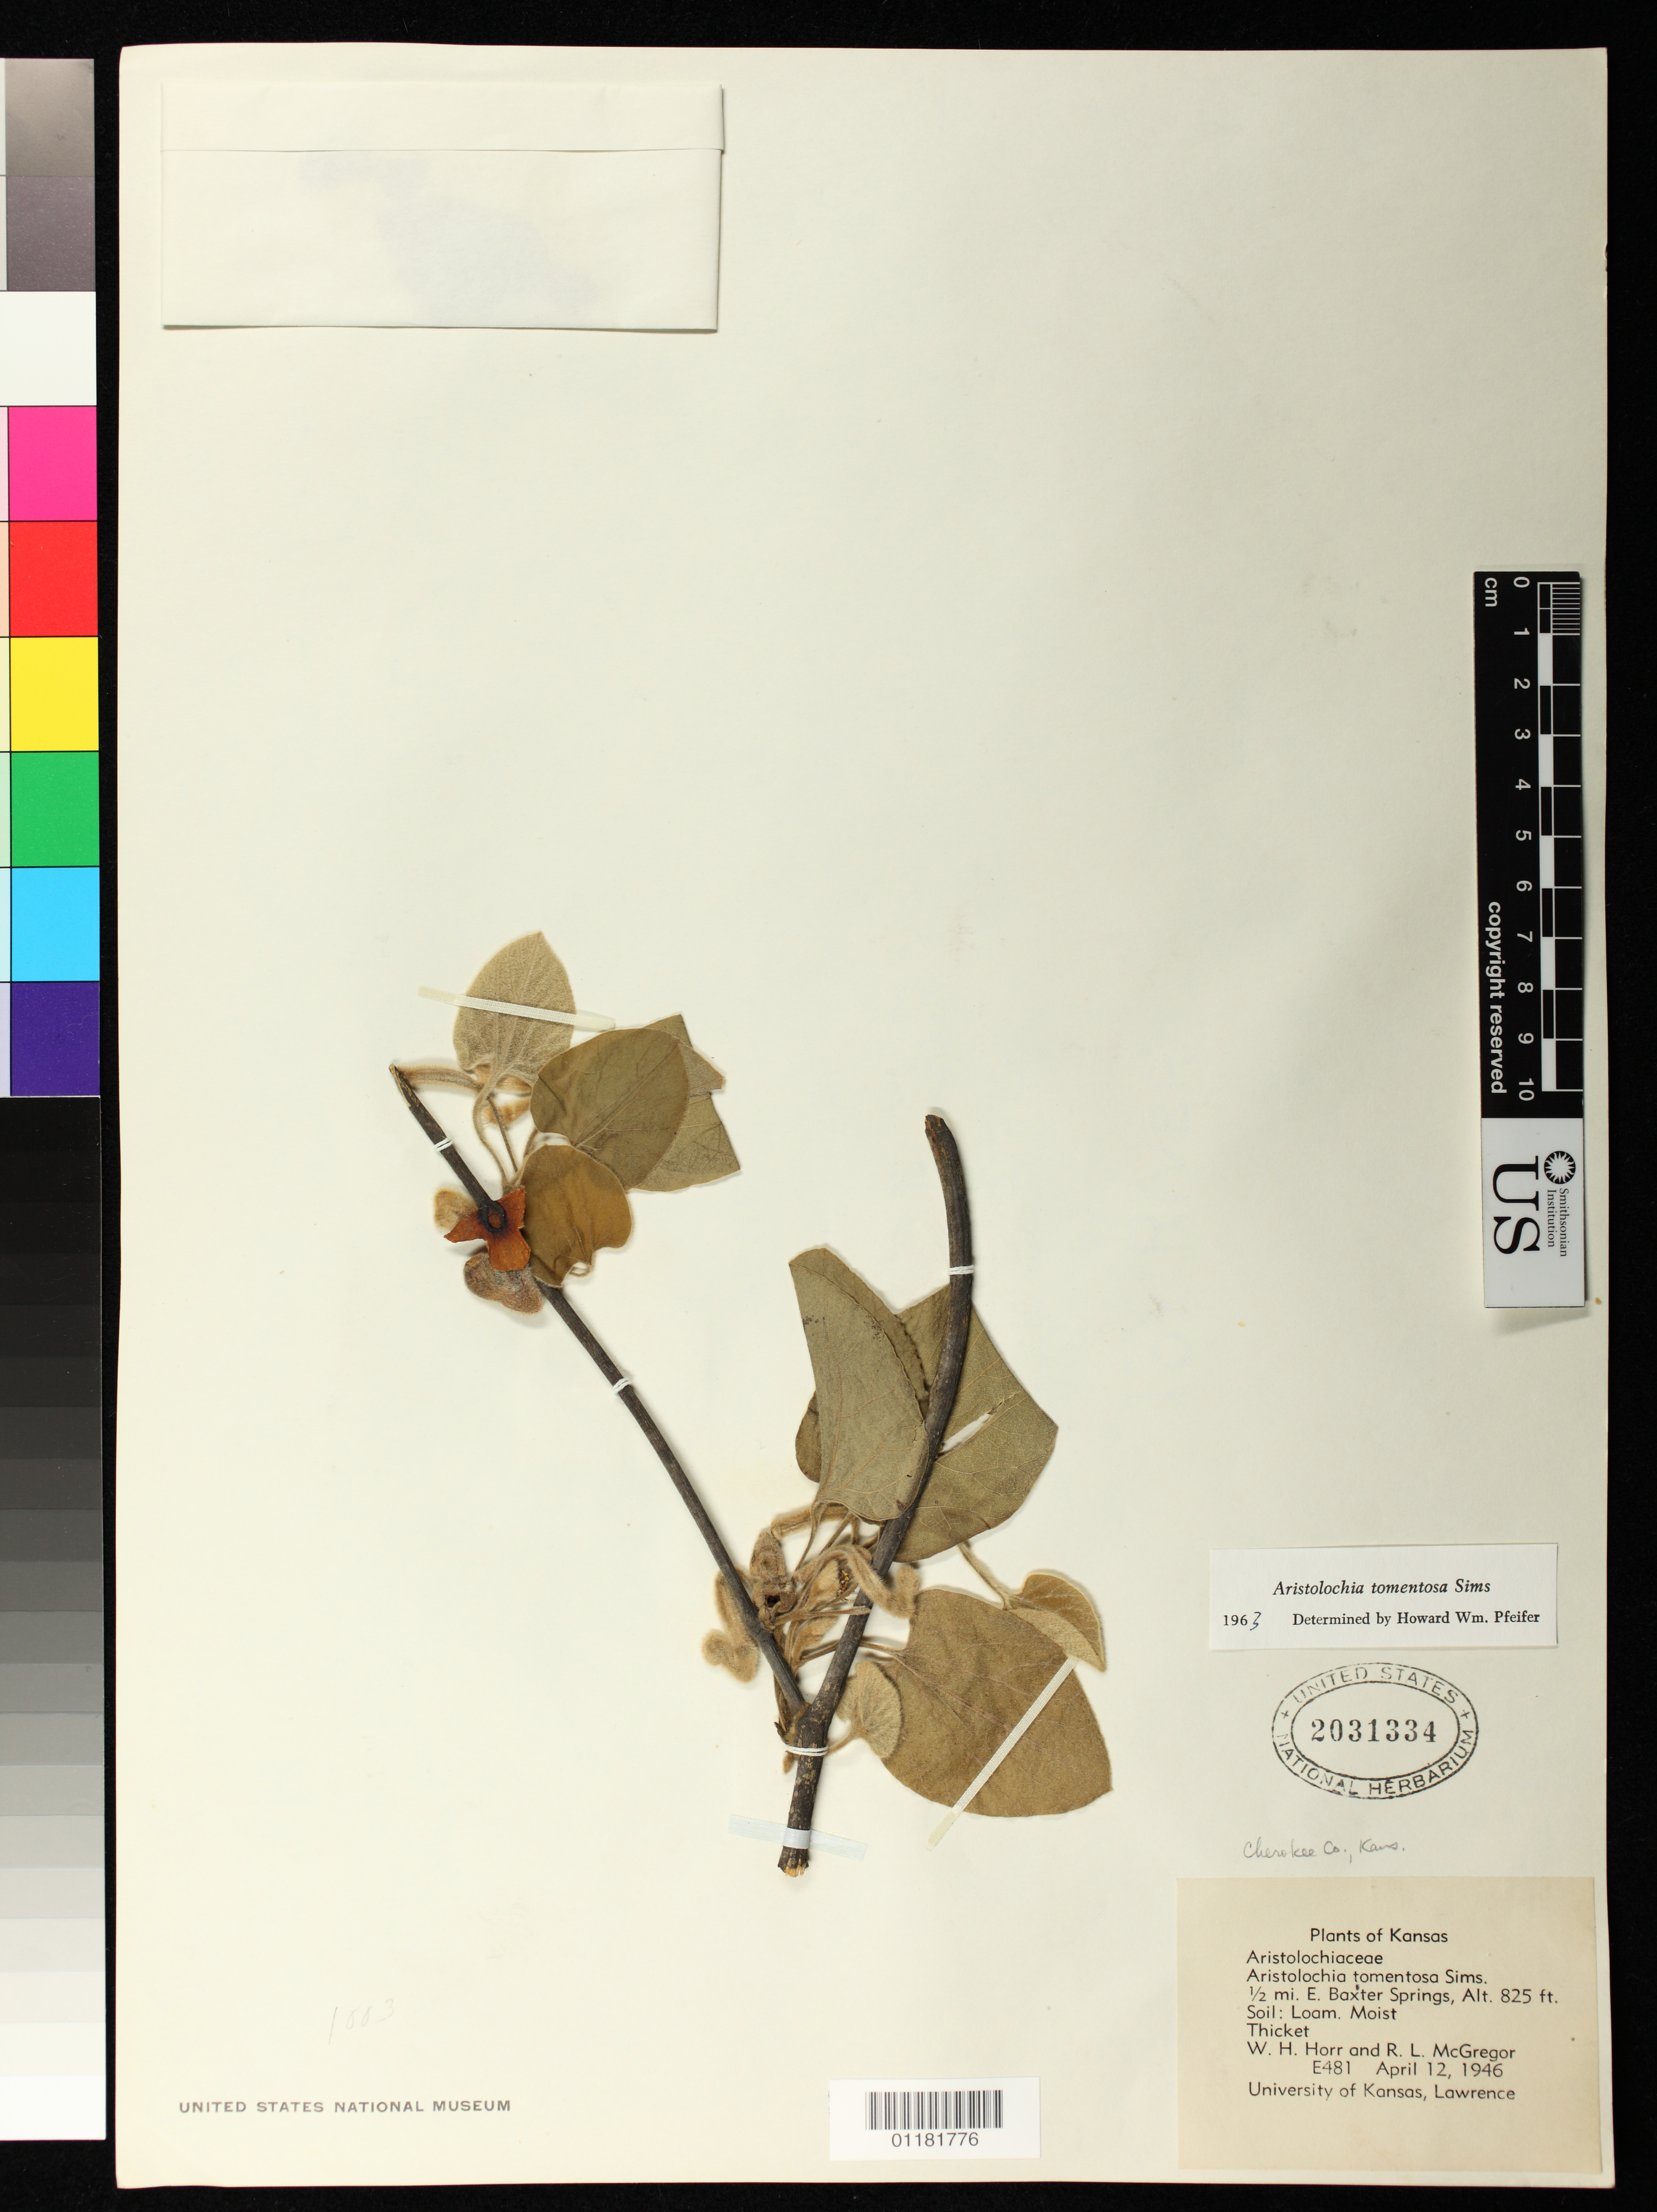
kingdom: Plantae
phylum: Tracheophyta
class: Magnoliopsida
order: Piperales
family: Aristolochiaceae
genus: Aristolochia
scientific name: Aristolochia tomentosa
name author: Sims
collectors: W. H. Horr & R. L. McGregor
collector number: E481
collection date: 1946-04-12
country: United States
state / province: Kansas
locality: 1/2 mi. E. Baxter Springs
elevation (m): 251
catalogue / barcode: US 2031334